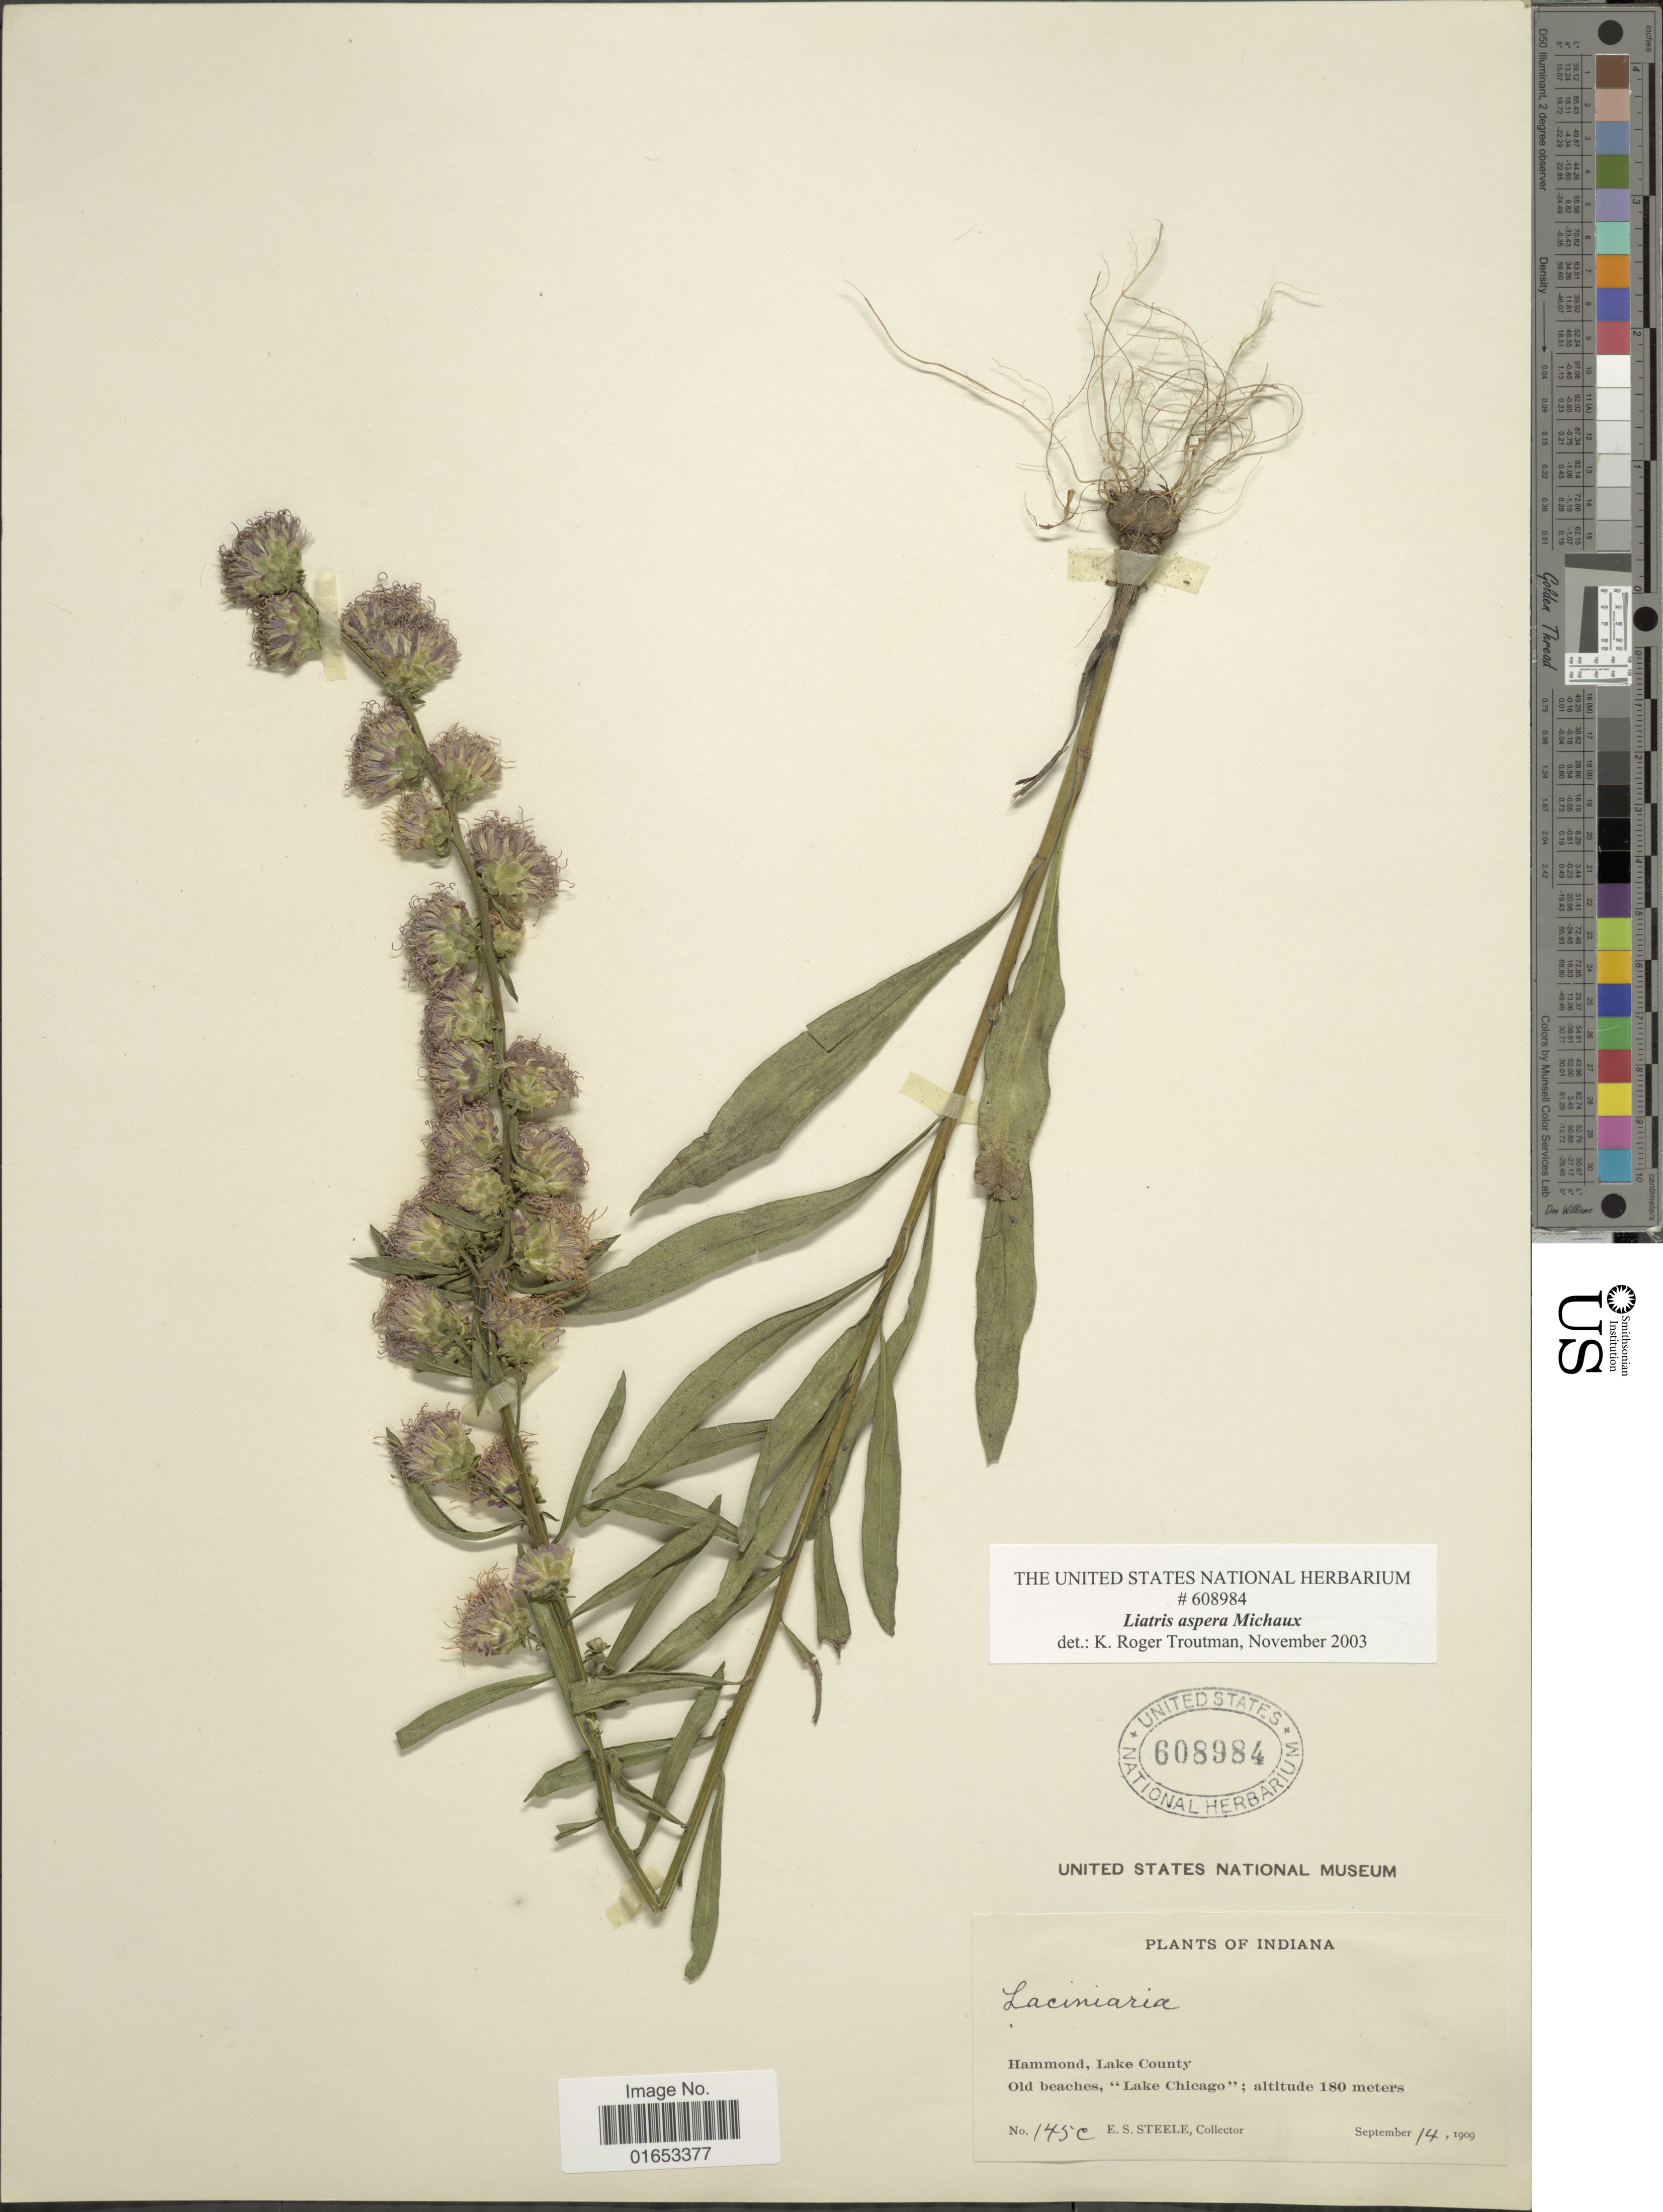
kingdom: Plantae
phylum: Tracheophyta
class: Magnoliopsida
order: Asterales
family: Asteraceae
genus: Liatris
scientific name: Liatris aspera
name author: Michx.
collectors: E. Steele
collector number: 145c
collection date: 1909-09-14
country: United States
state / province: Indiana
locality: Hammond, Lake County, Old beaches, "Lake Chicago"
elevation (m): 180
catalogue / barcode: US 608984